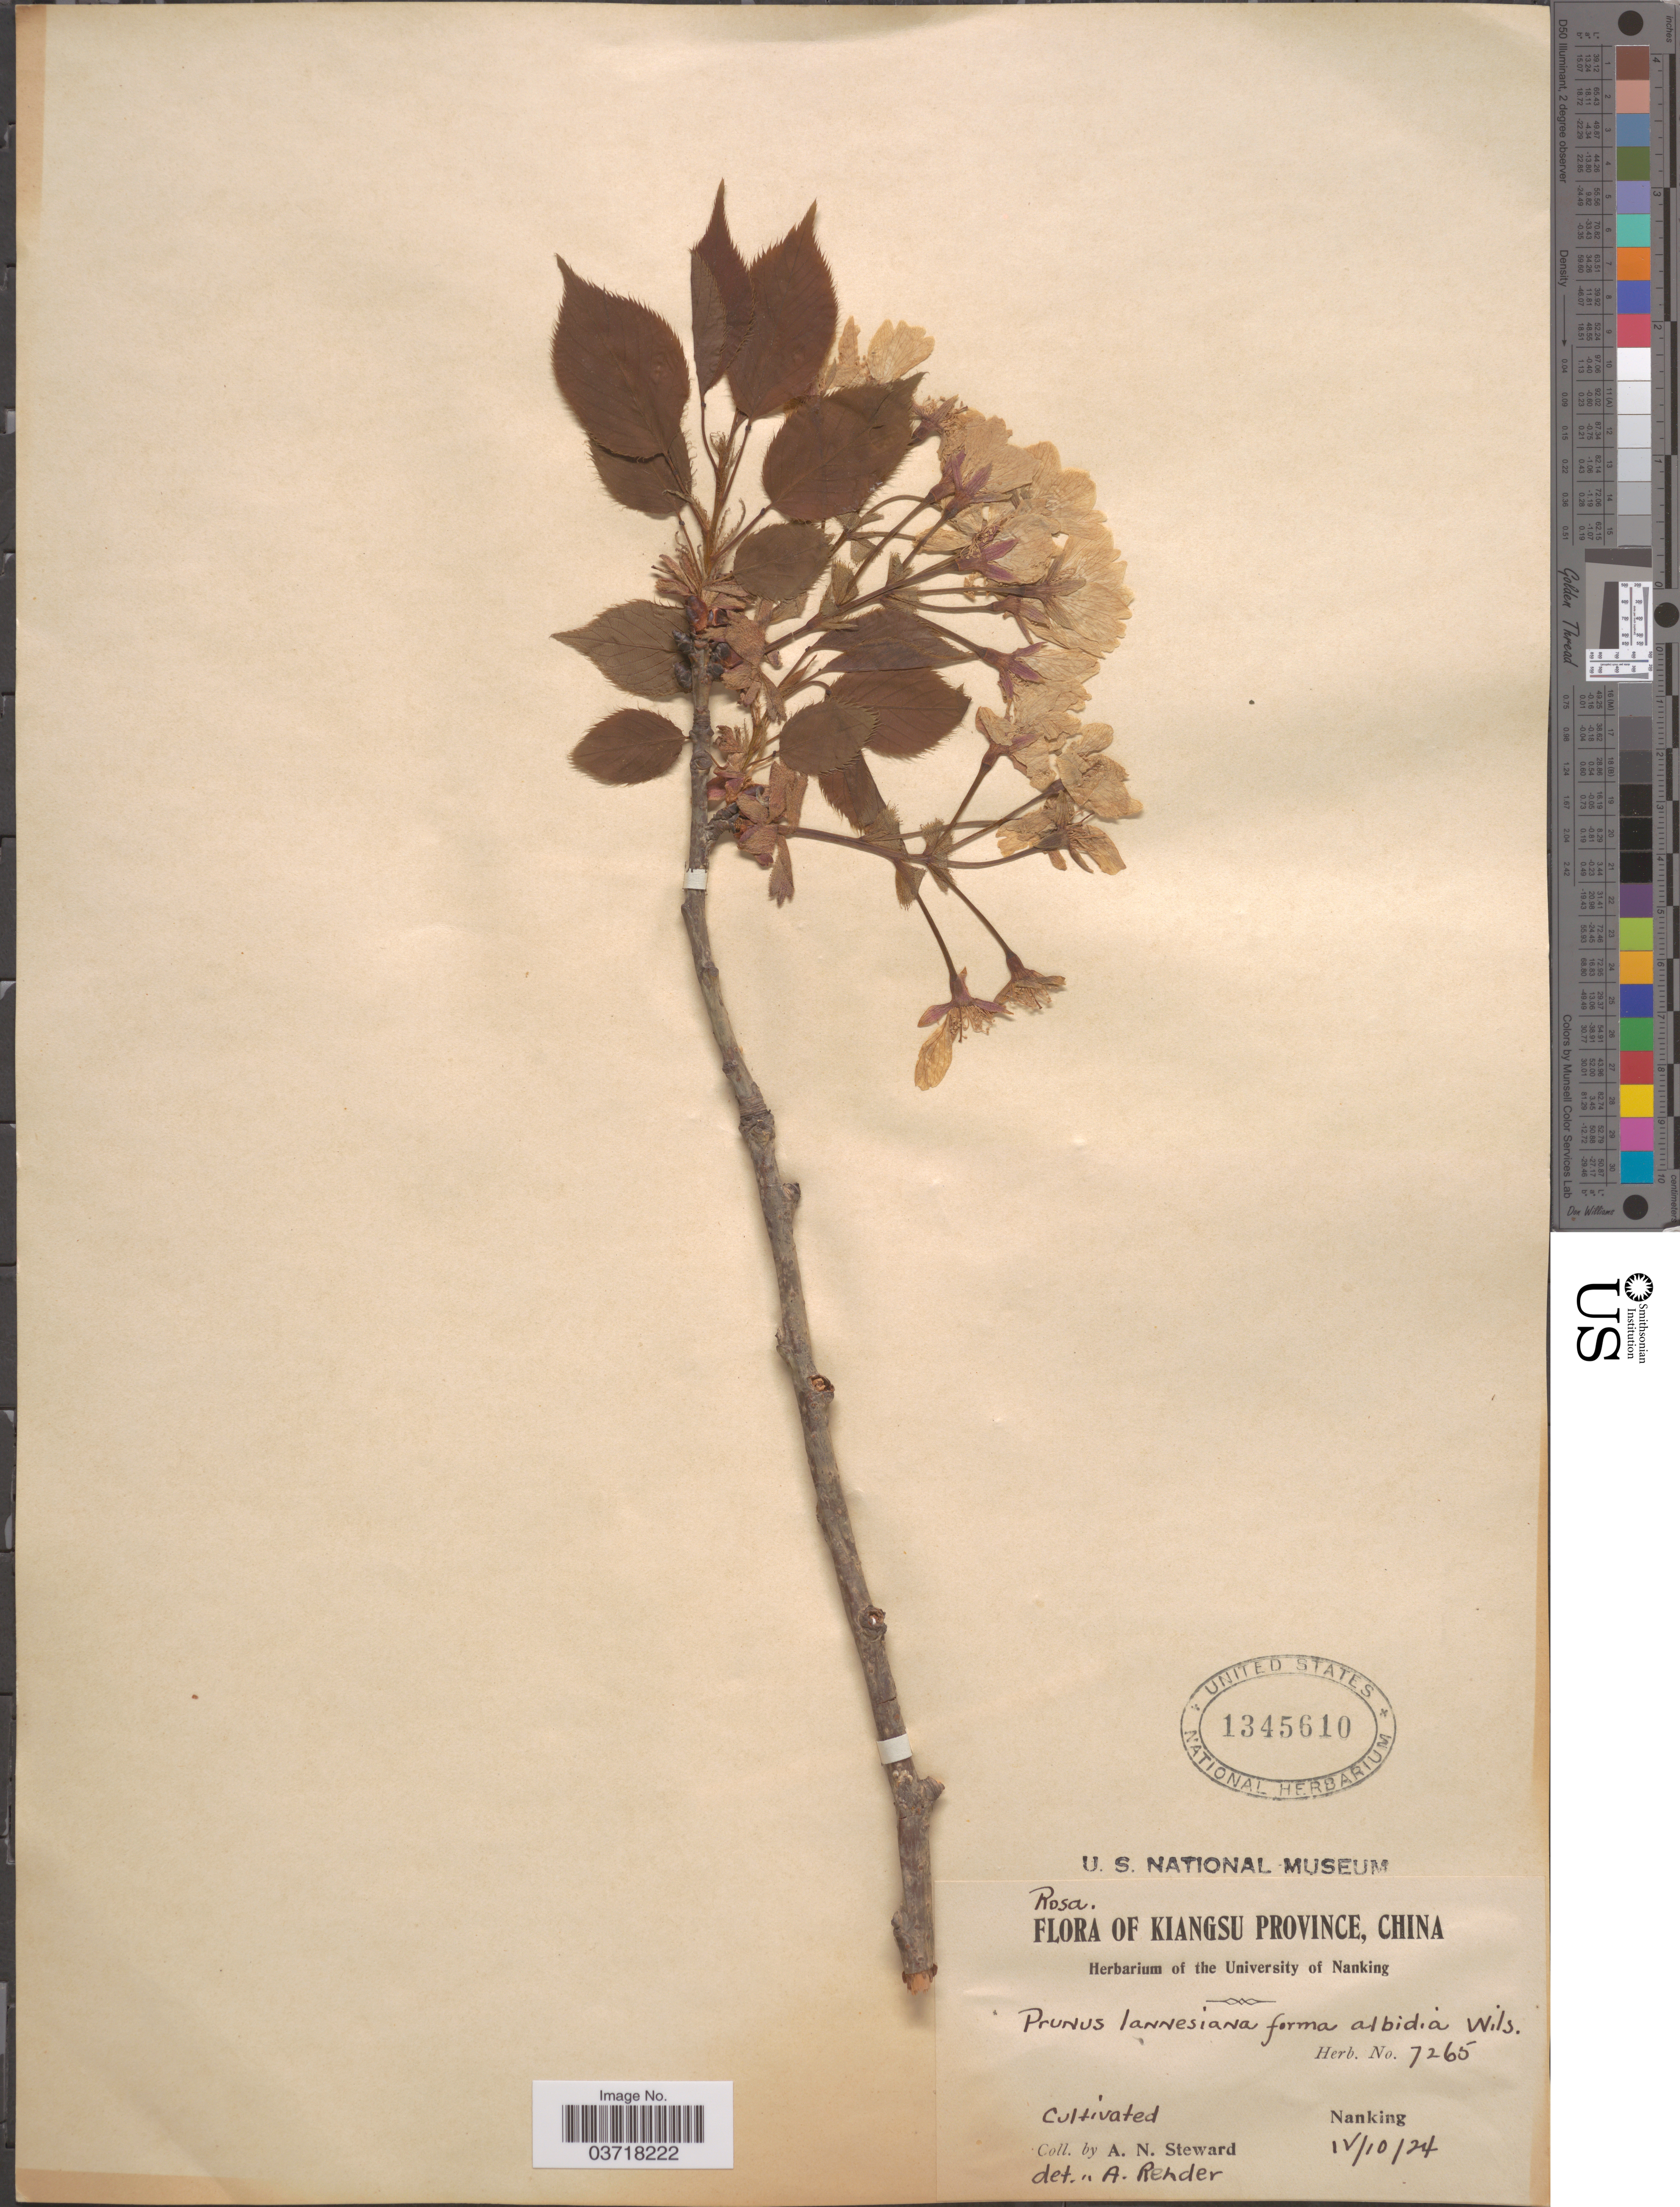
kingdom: Plantae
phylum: Tracheophyta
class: Magnoliopsida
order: Rosales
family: Rosaceae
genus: Prunus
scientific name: Prunus serrulata var. lannesiana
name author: (Carrière) Makino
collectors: A. N. Steward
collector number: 7265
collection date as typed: Transcribed d/m/y: 10/4/24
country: China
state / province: Jiangsu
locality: Kiangsu Province. Nanking.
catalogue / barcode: US 1345610